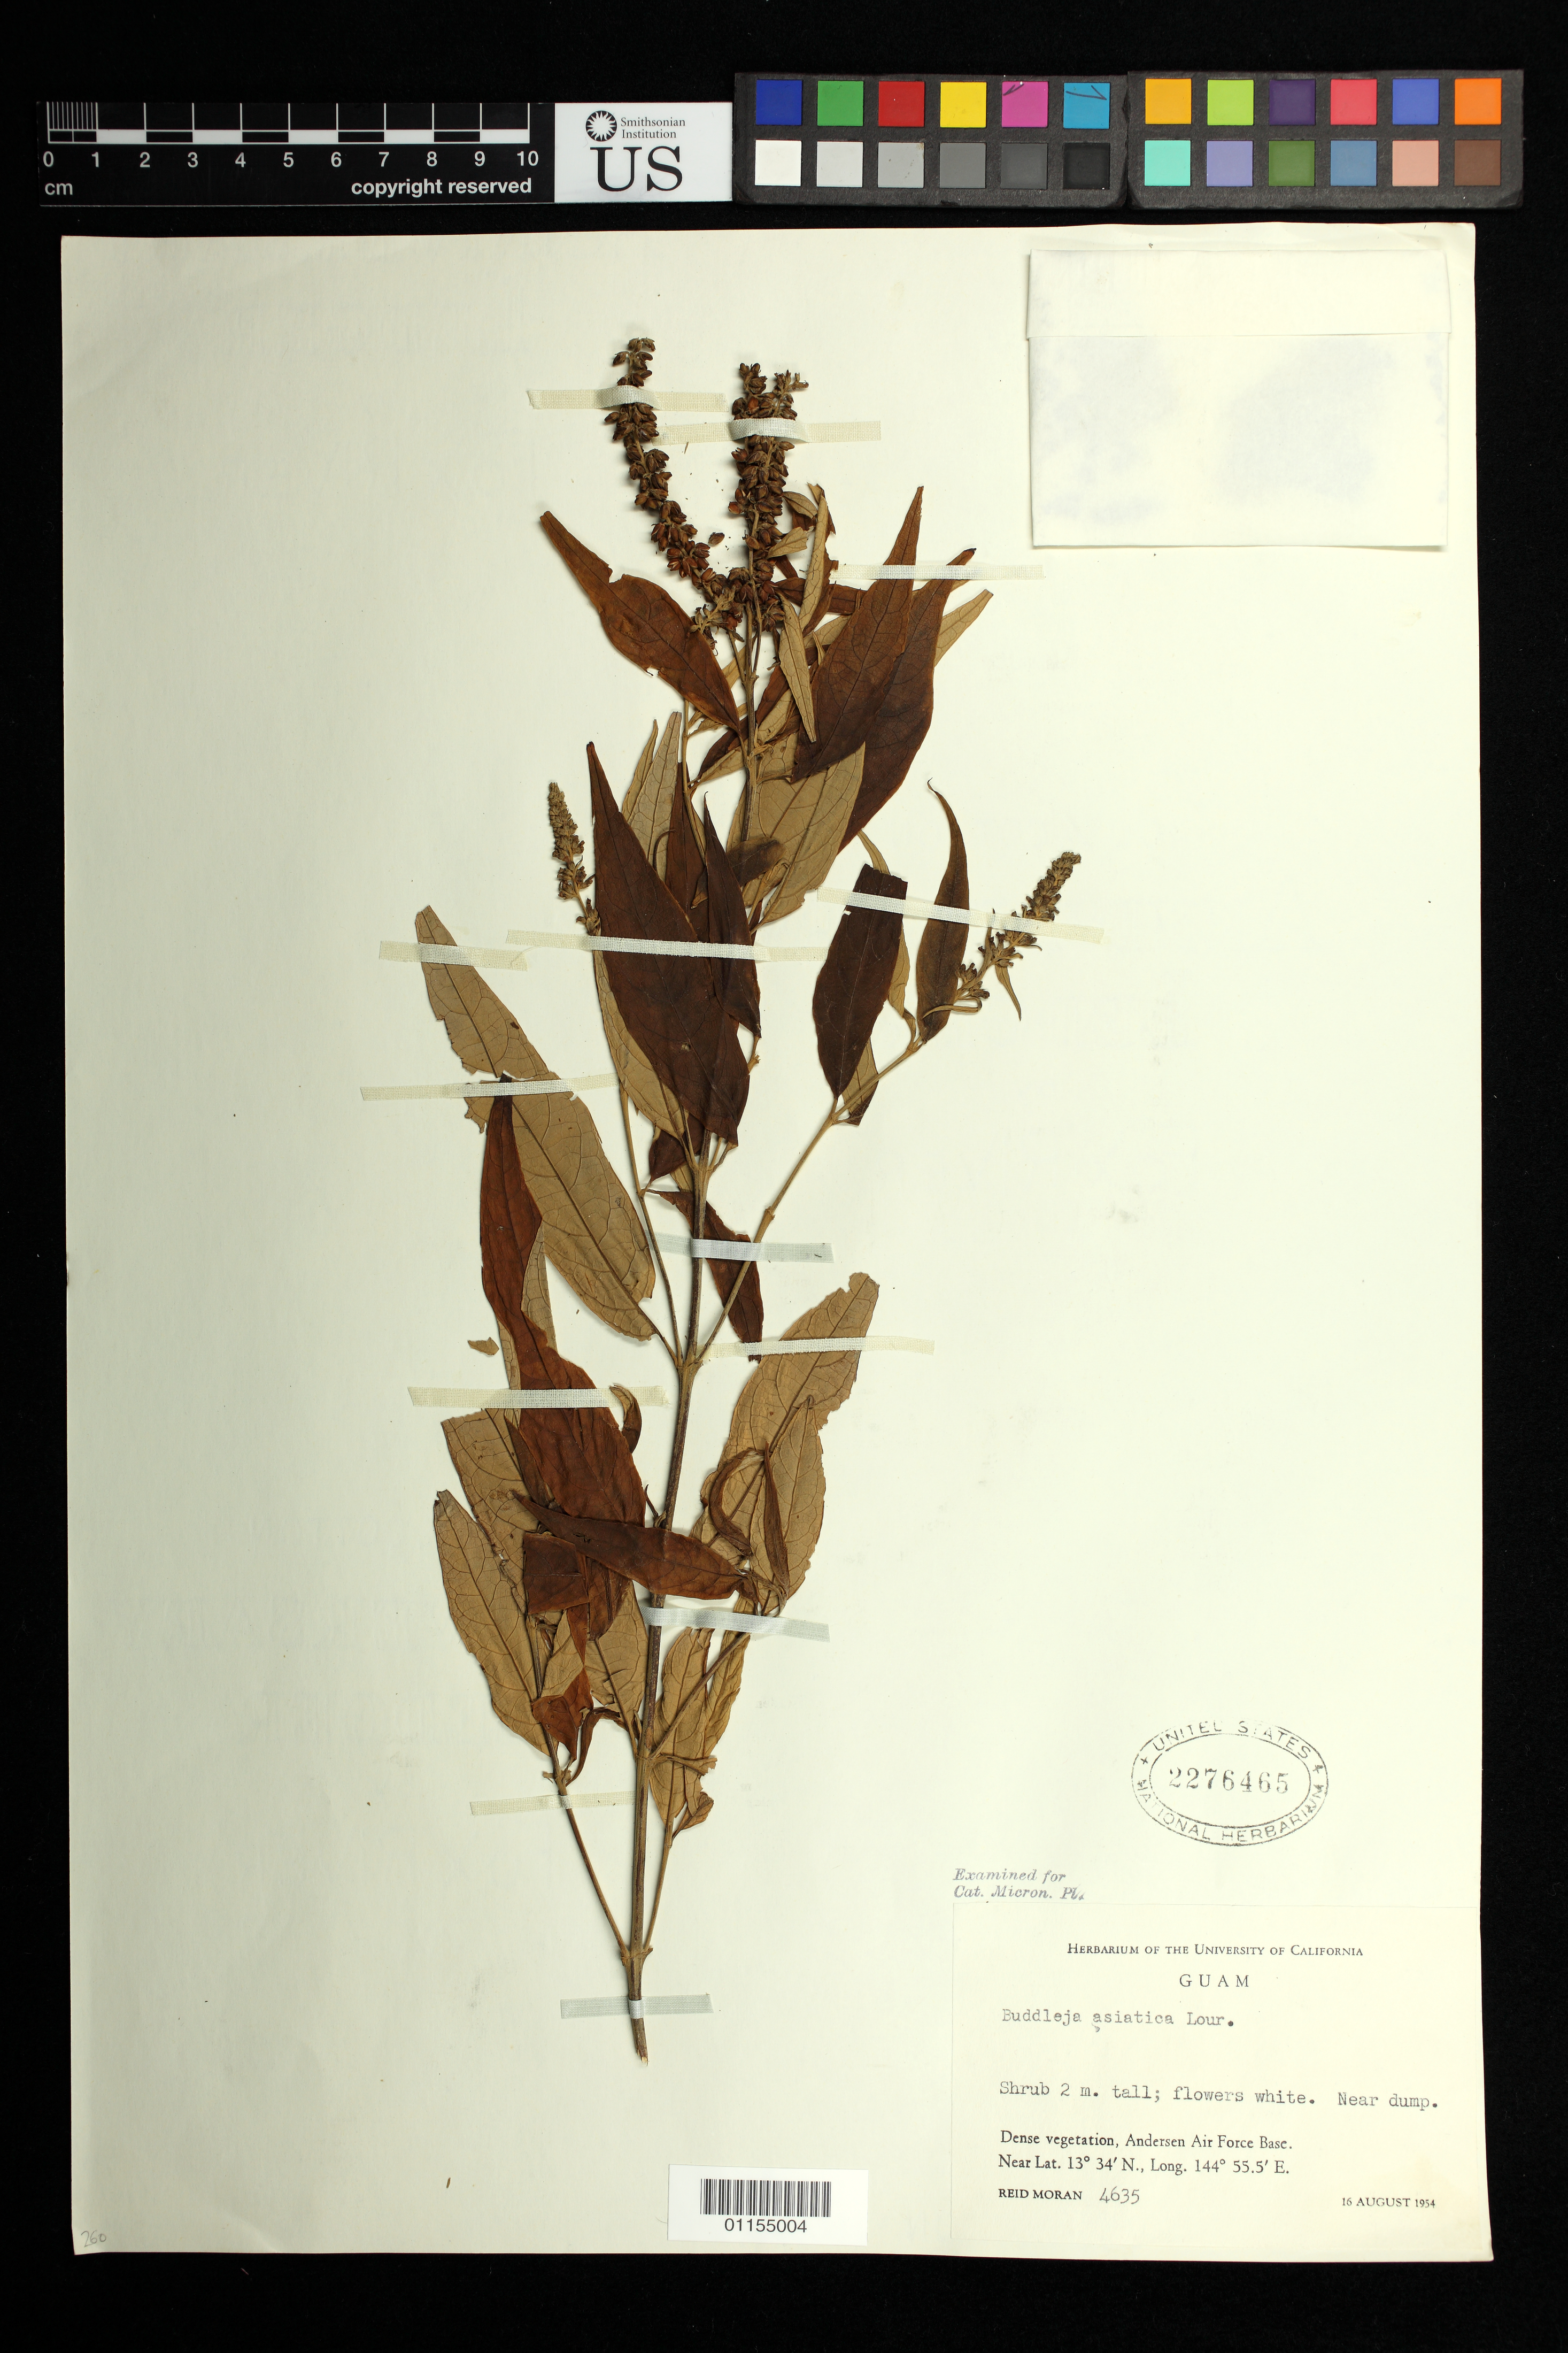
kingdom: Plantae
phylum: Tracheophyta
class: Magnoliopsida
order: Lamiales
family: Scrophulariaceae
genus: Buddleja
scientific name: Buddleja asiatica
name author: Lour.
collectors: R. V. Moran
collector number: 4635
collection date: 1954-08-16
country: Guam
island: Guam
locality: Andersen Air Force Base. Near dump.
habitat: near dump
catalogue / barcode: US 2276465